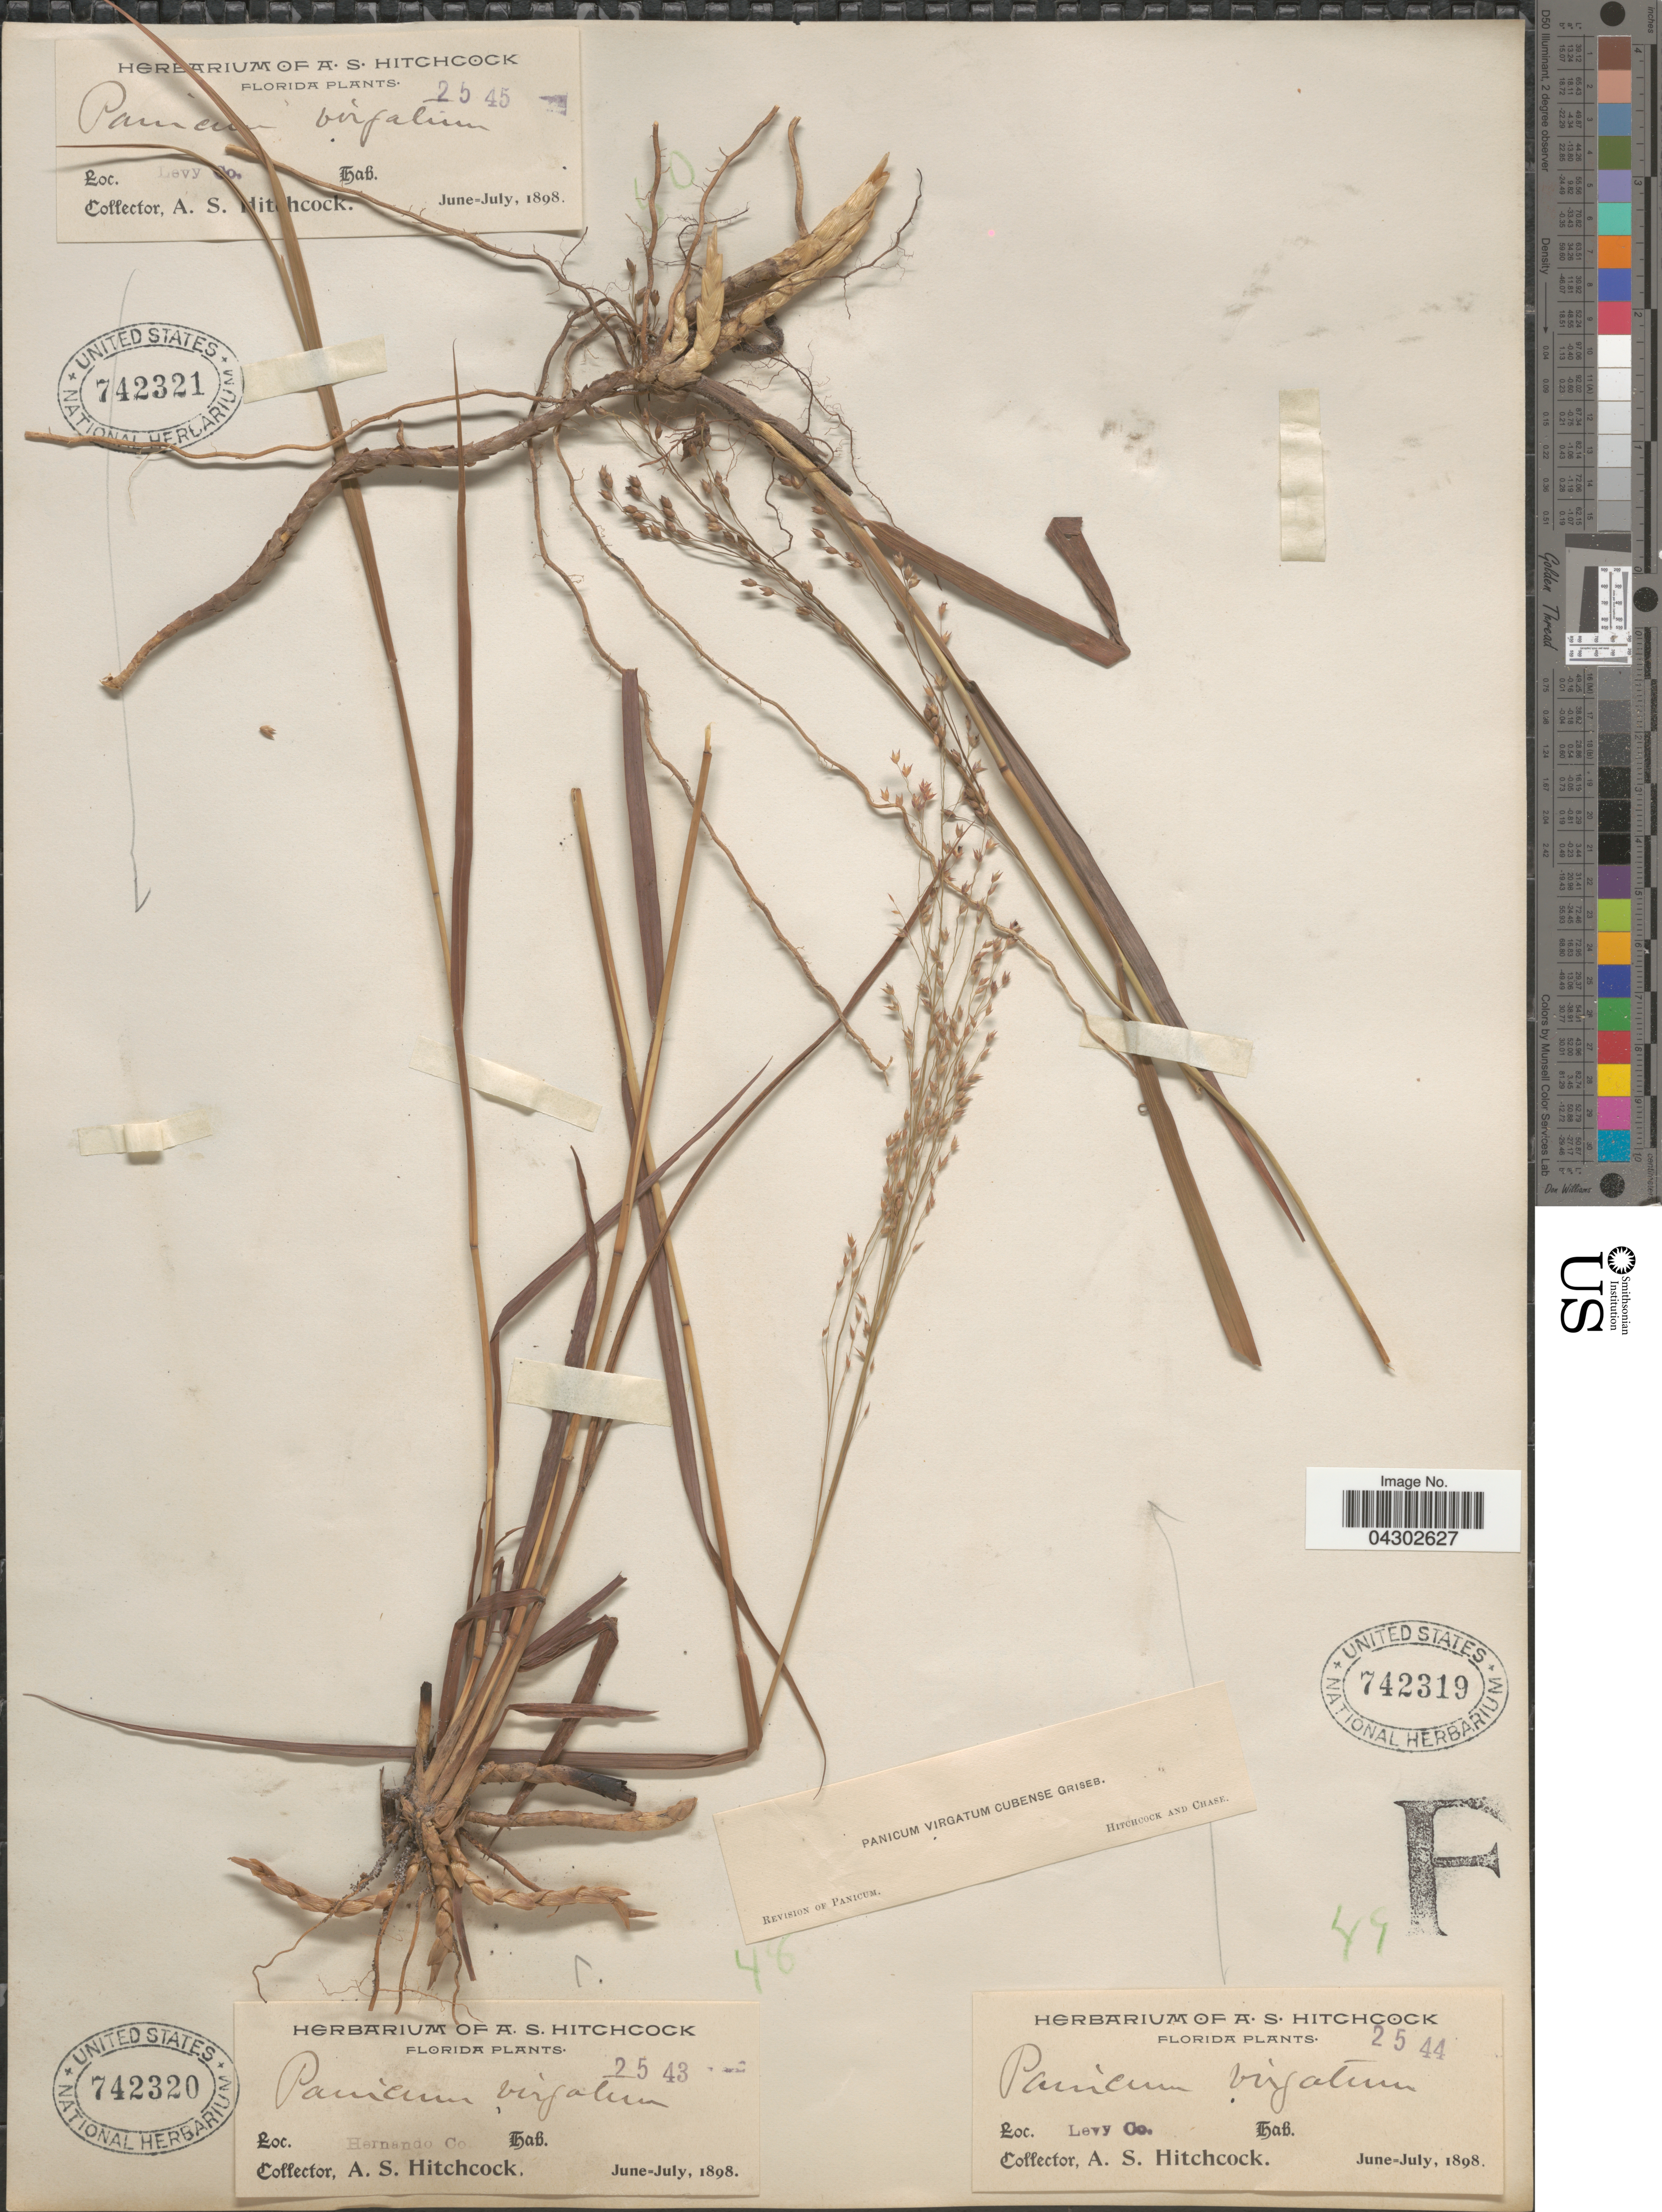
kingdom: Plantae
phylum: Tracheophyta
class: Liliopsida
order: Poales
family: Poaceae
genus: Panicum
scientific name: Panicum virgatum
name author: L.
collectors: A. S. Hitchcock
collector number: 2544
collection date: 1898-06/1898-07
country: United States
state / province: Florida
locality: Levy Co.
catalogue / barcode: US 742319-3